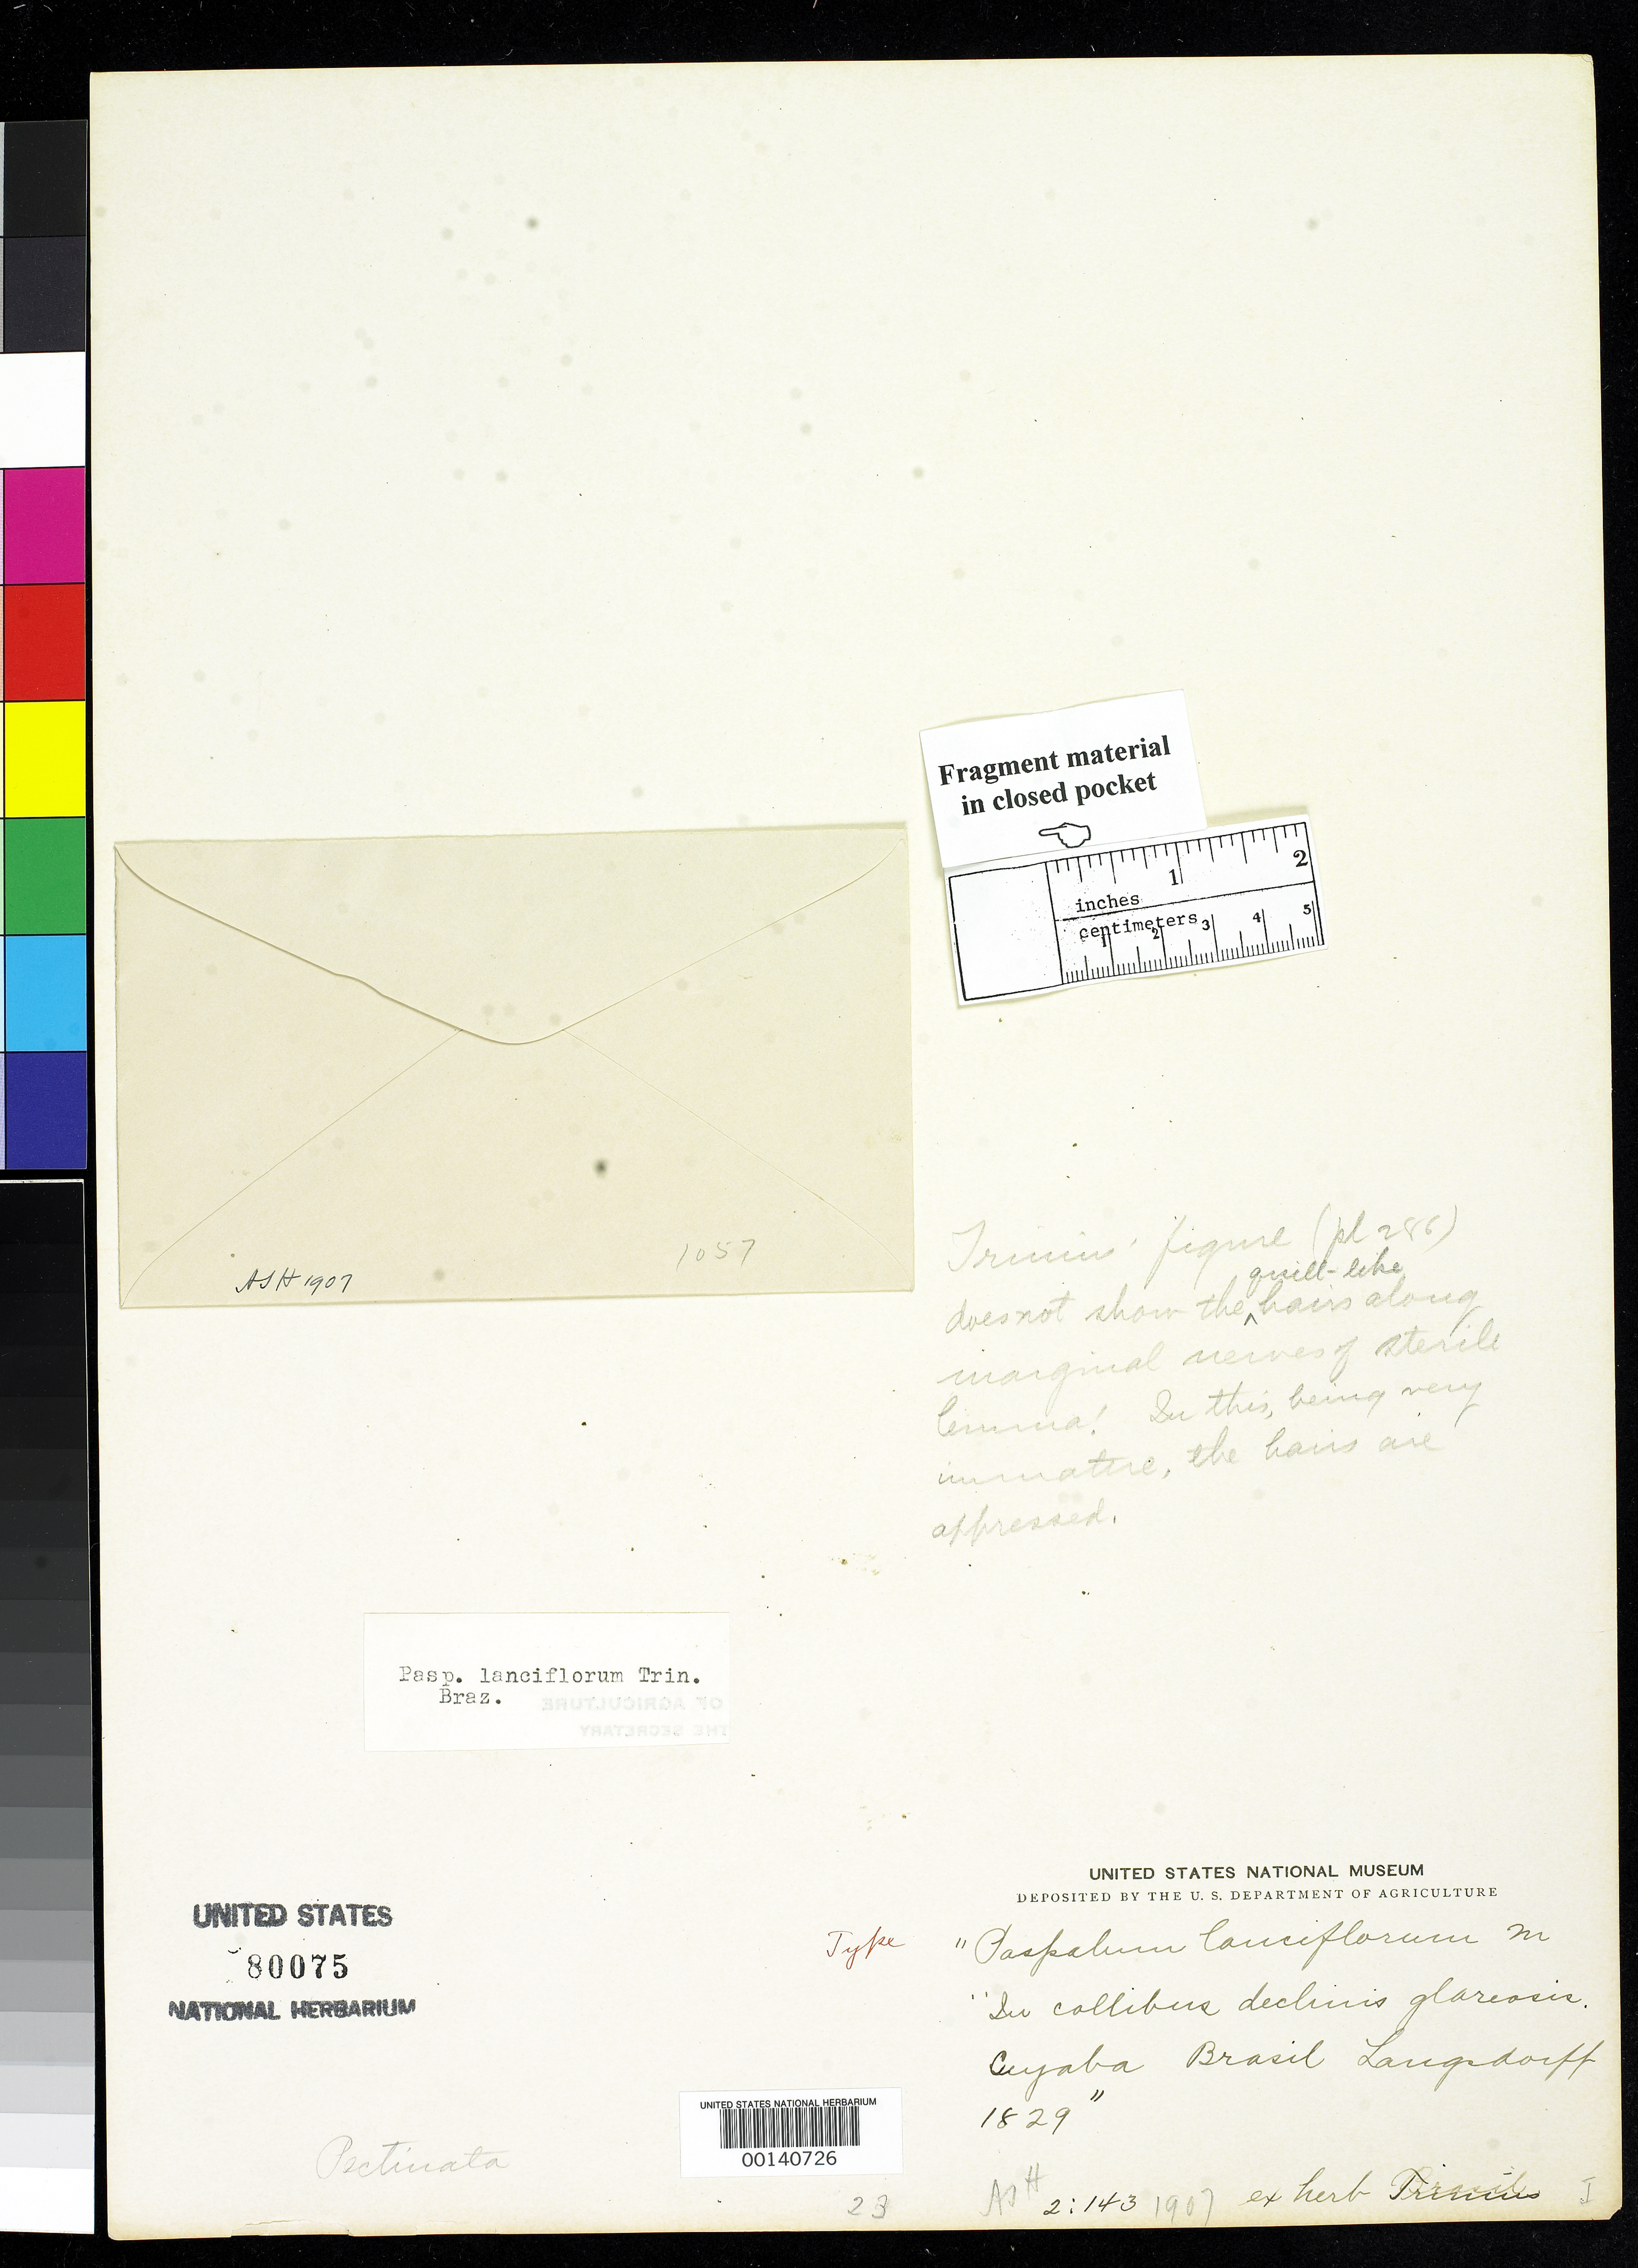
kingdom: Plantae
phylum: Tracheophyta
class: Liliopsida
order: Poales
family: Poaceae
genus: Paspalum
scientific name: Paspalum lanciflorum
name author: Trin.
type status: Type Fragment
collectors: G. H. von Langsdorff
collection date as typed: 1829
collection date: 1829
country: Brazil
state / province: Mato Grosso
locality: Cuyaba [Cuiaba]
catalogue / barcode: US 80075